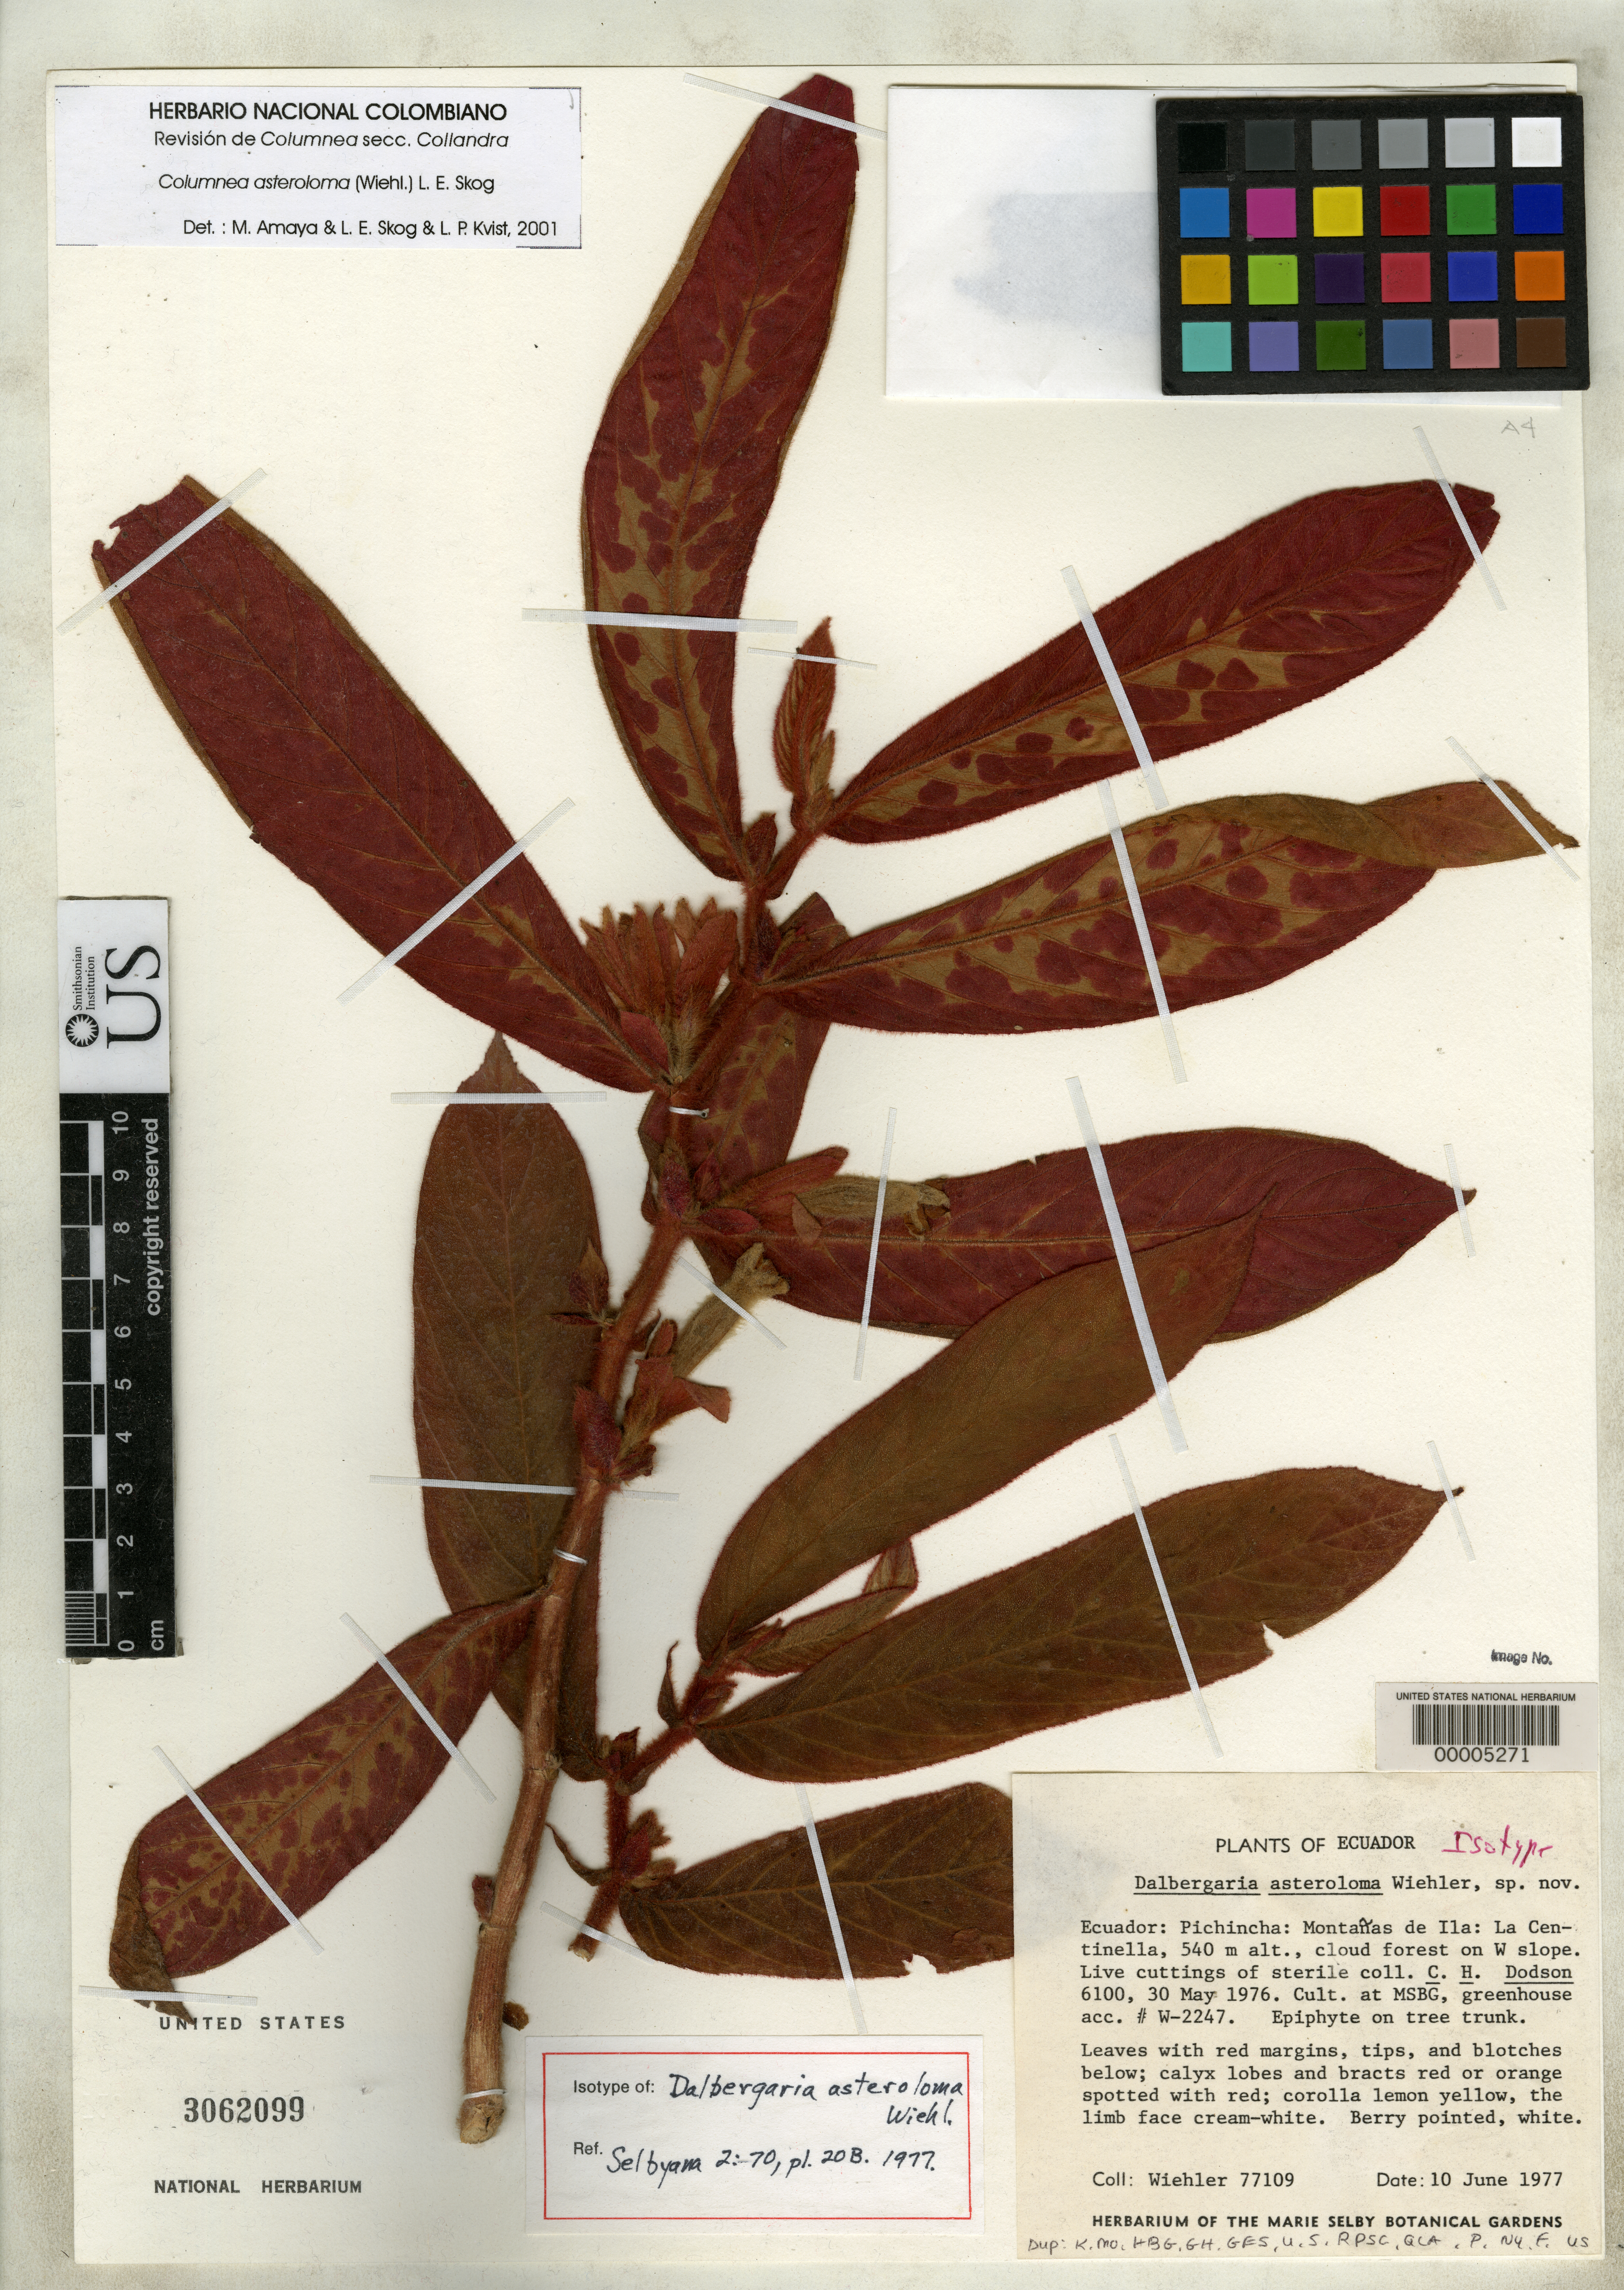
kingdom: Plantae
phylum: Tracheophyta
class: Magnoliopsida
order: Lamiales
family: Gesneriaceae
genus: Dalbergaria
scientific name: Dalbergaria asteroloma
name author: Wiehler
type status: Isotype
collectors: H. J. Wiehler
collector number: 77109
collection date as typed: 10 Jun 1977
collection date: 1977-06-10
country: Ecuador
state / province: Pichincha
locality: Montañas de Ila: La Centinella.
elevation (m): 540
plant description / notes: Specimen made from plant cultivated at MSBG, acc. # W-2247, orig. C.H. Dodson 6100, 30 May 1976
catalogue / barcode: US 3062099